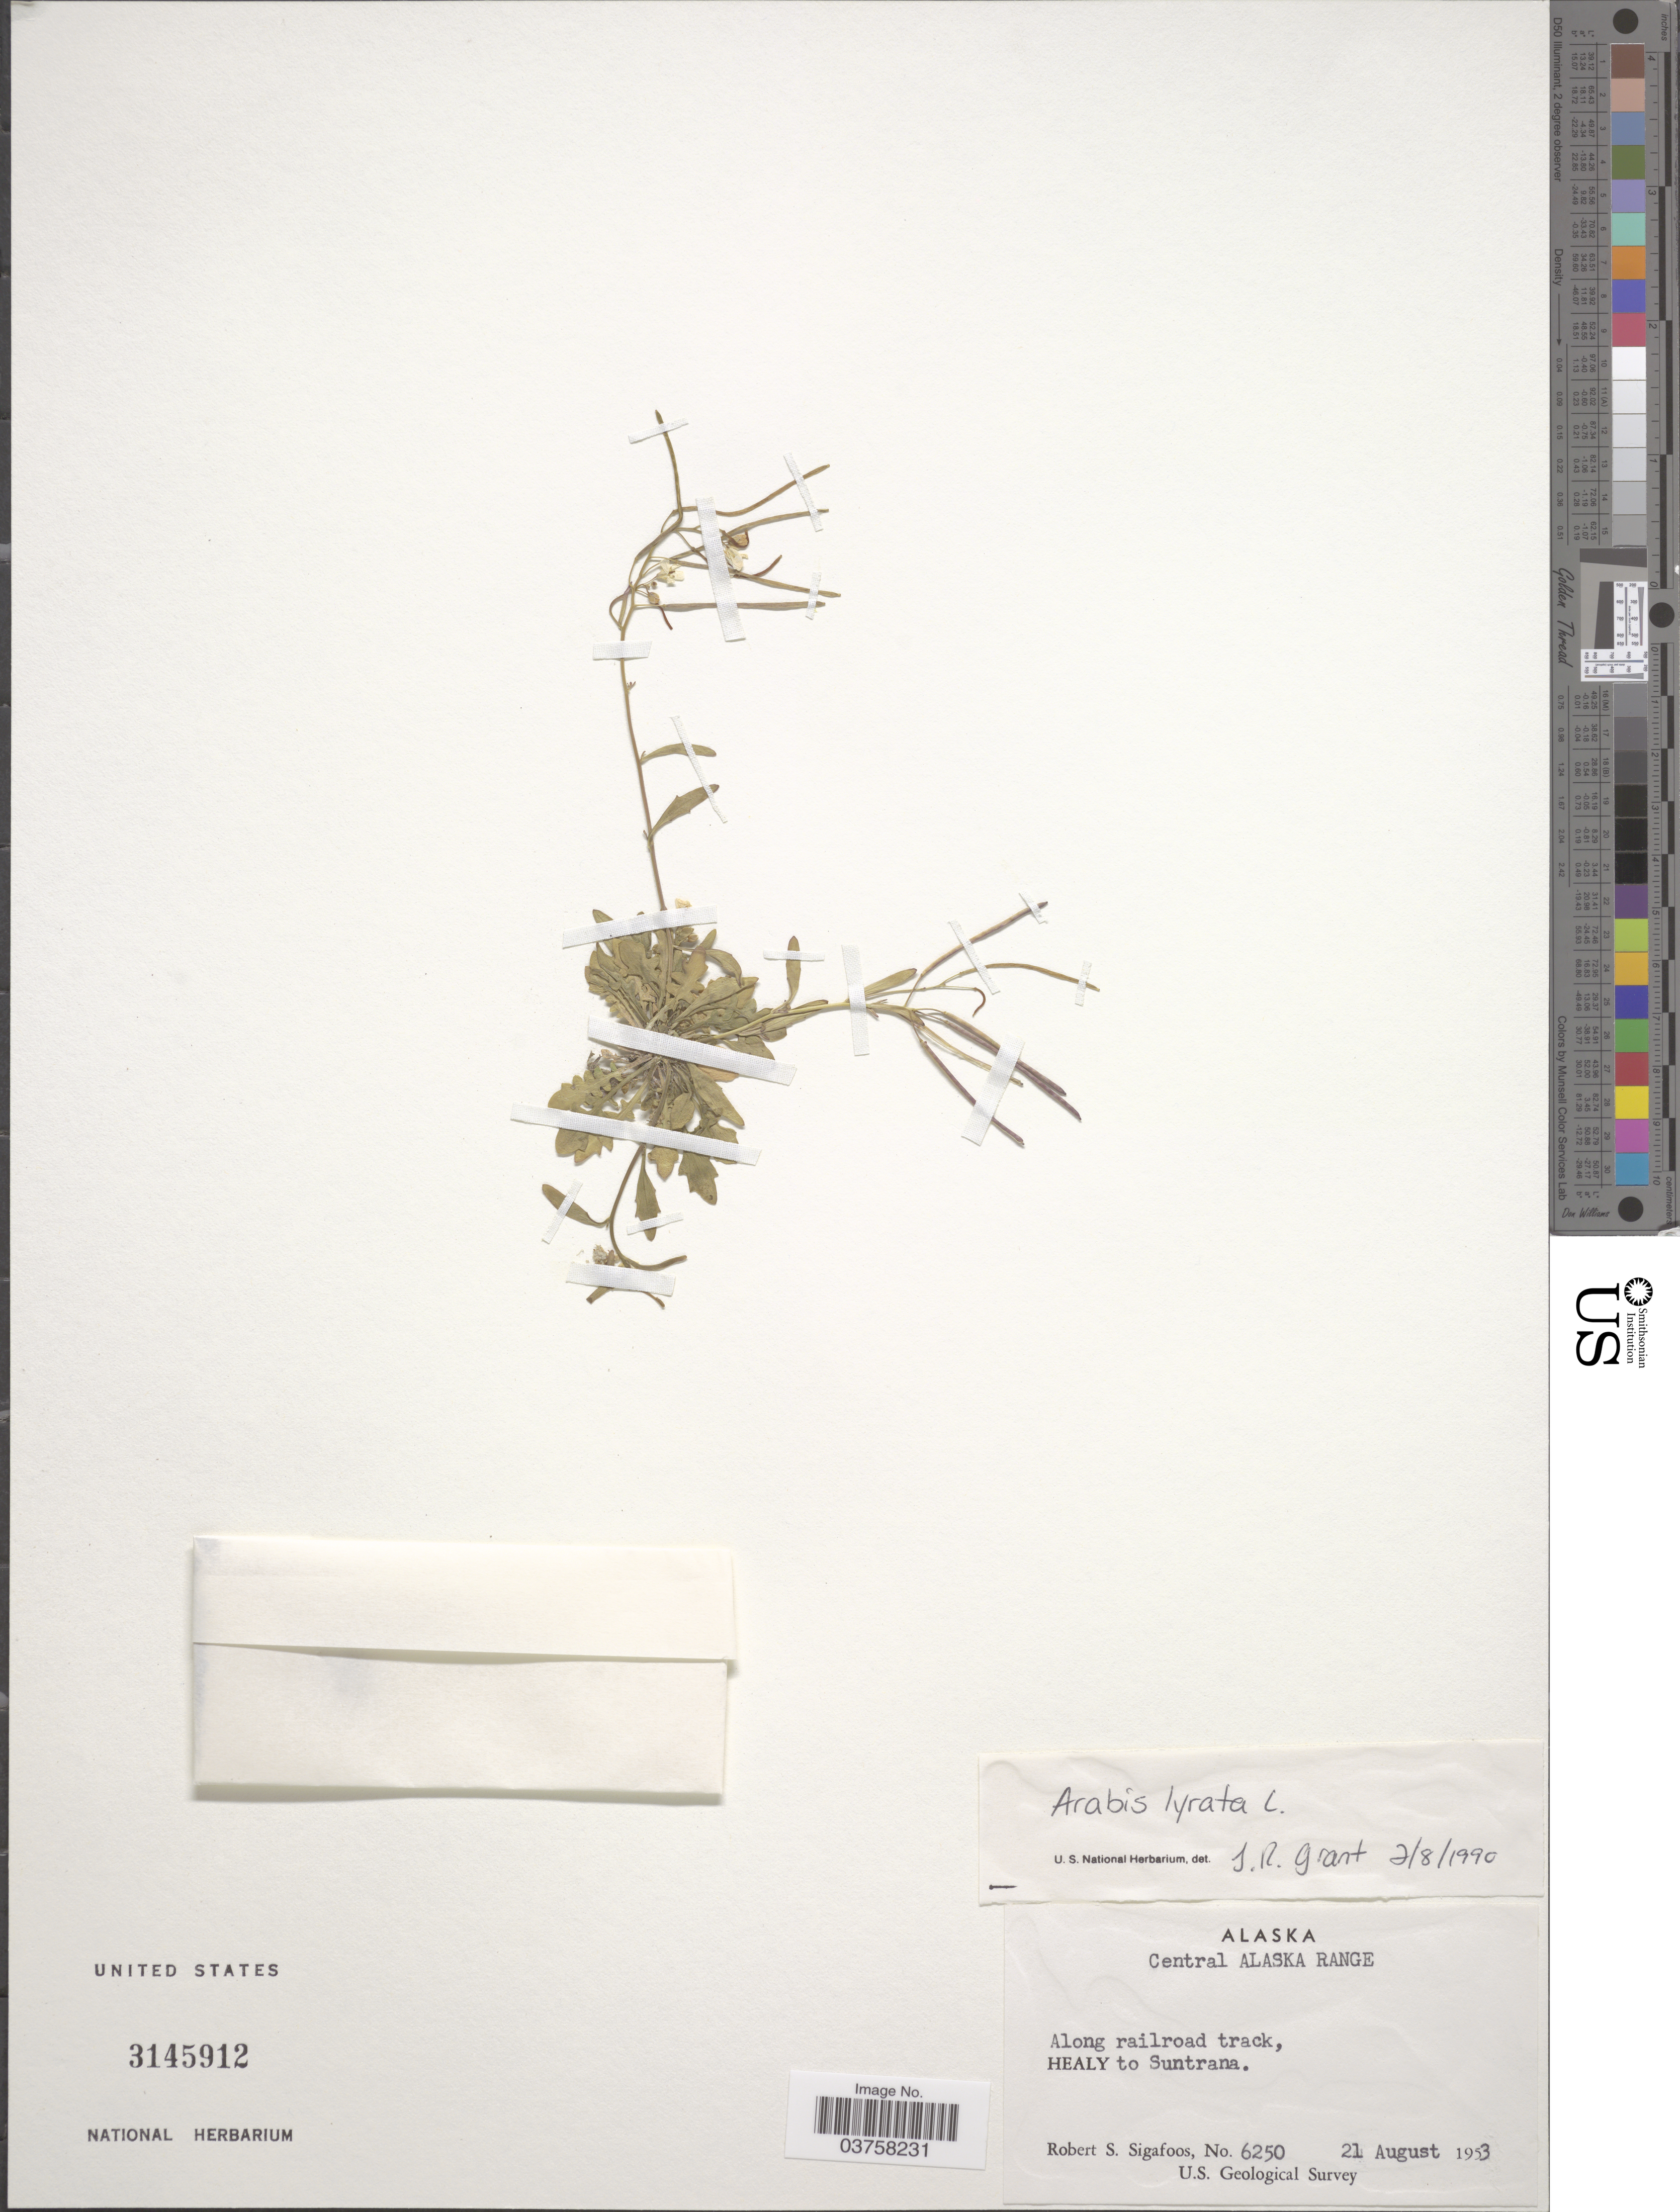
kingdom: Plantae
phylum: Tracheophyta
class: Magnoliopsida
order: Brassicales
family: Brassicaceae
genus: Arabis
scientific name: Arabis lyrata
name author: L.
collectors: R. Sigafoos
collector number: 6250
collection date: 1953-08-21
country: United States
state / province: Alaska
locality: Central Alaska Range. Along railroad track, Healy to Suntrana.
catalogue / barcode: US 3145912